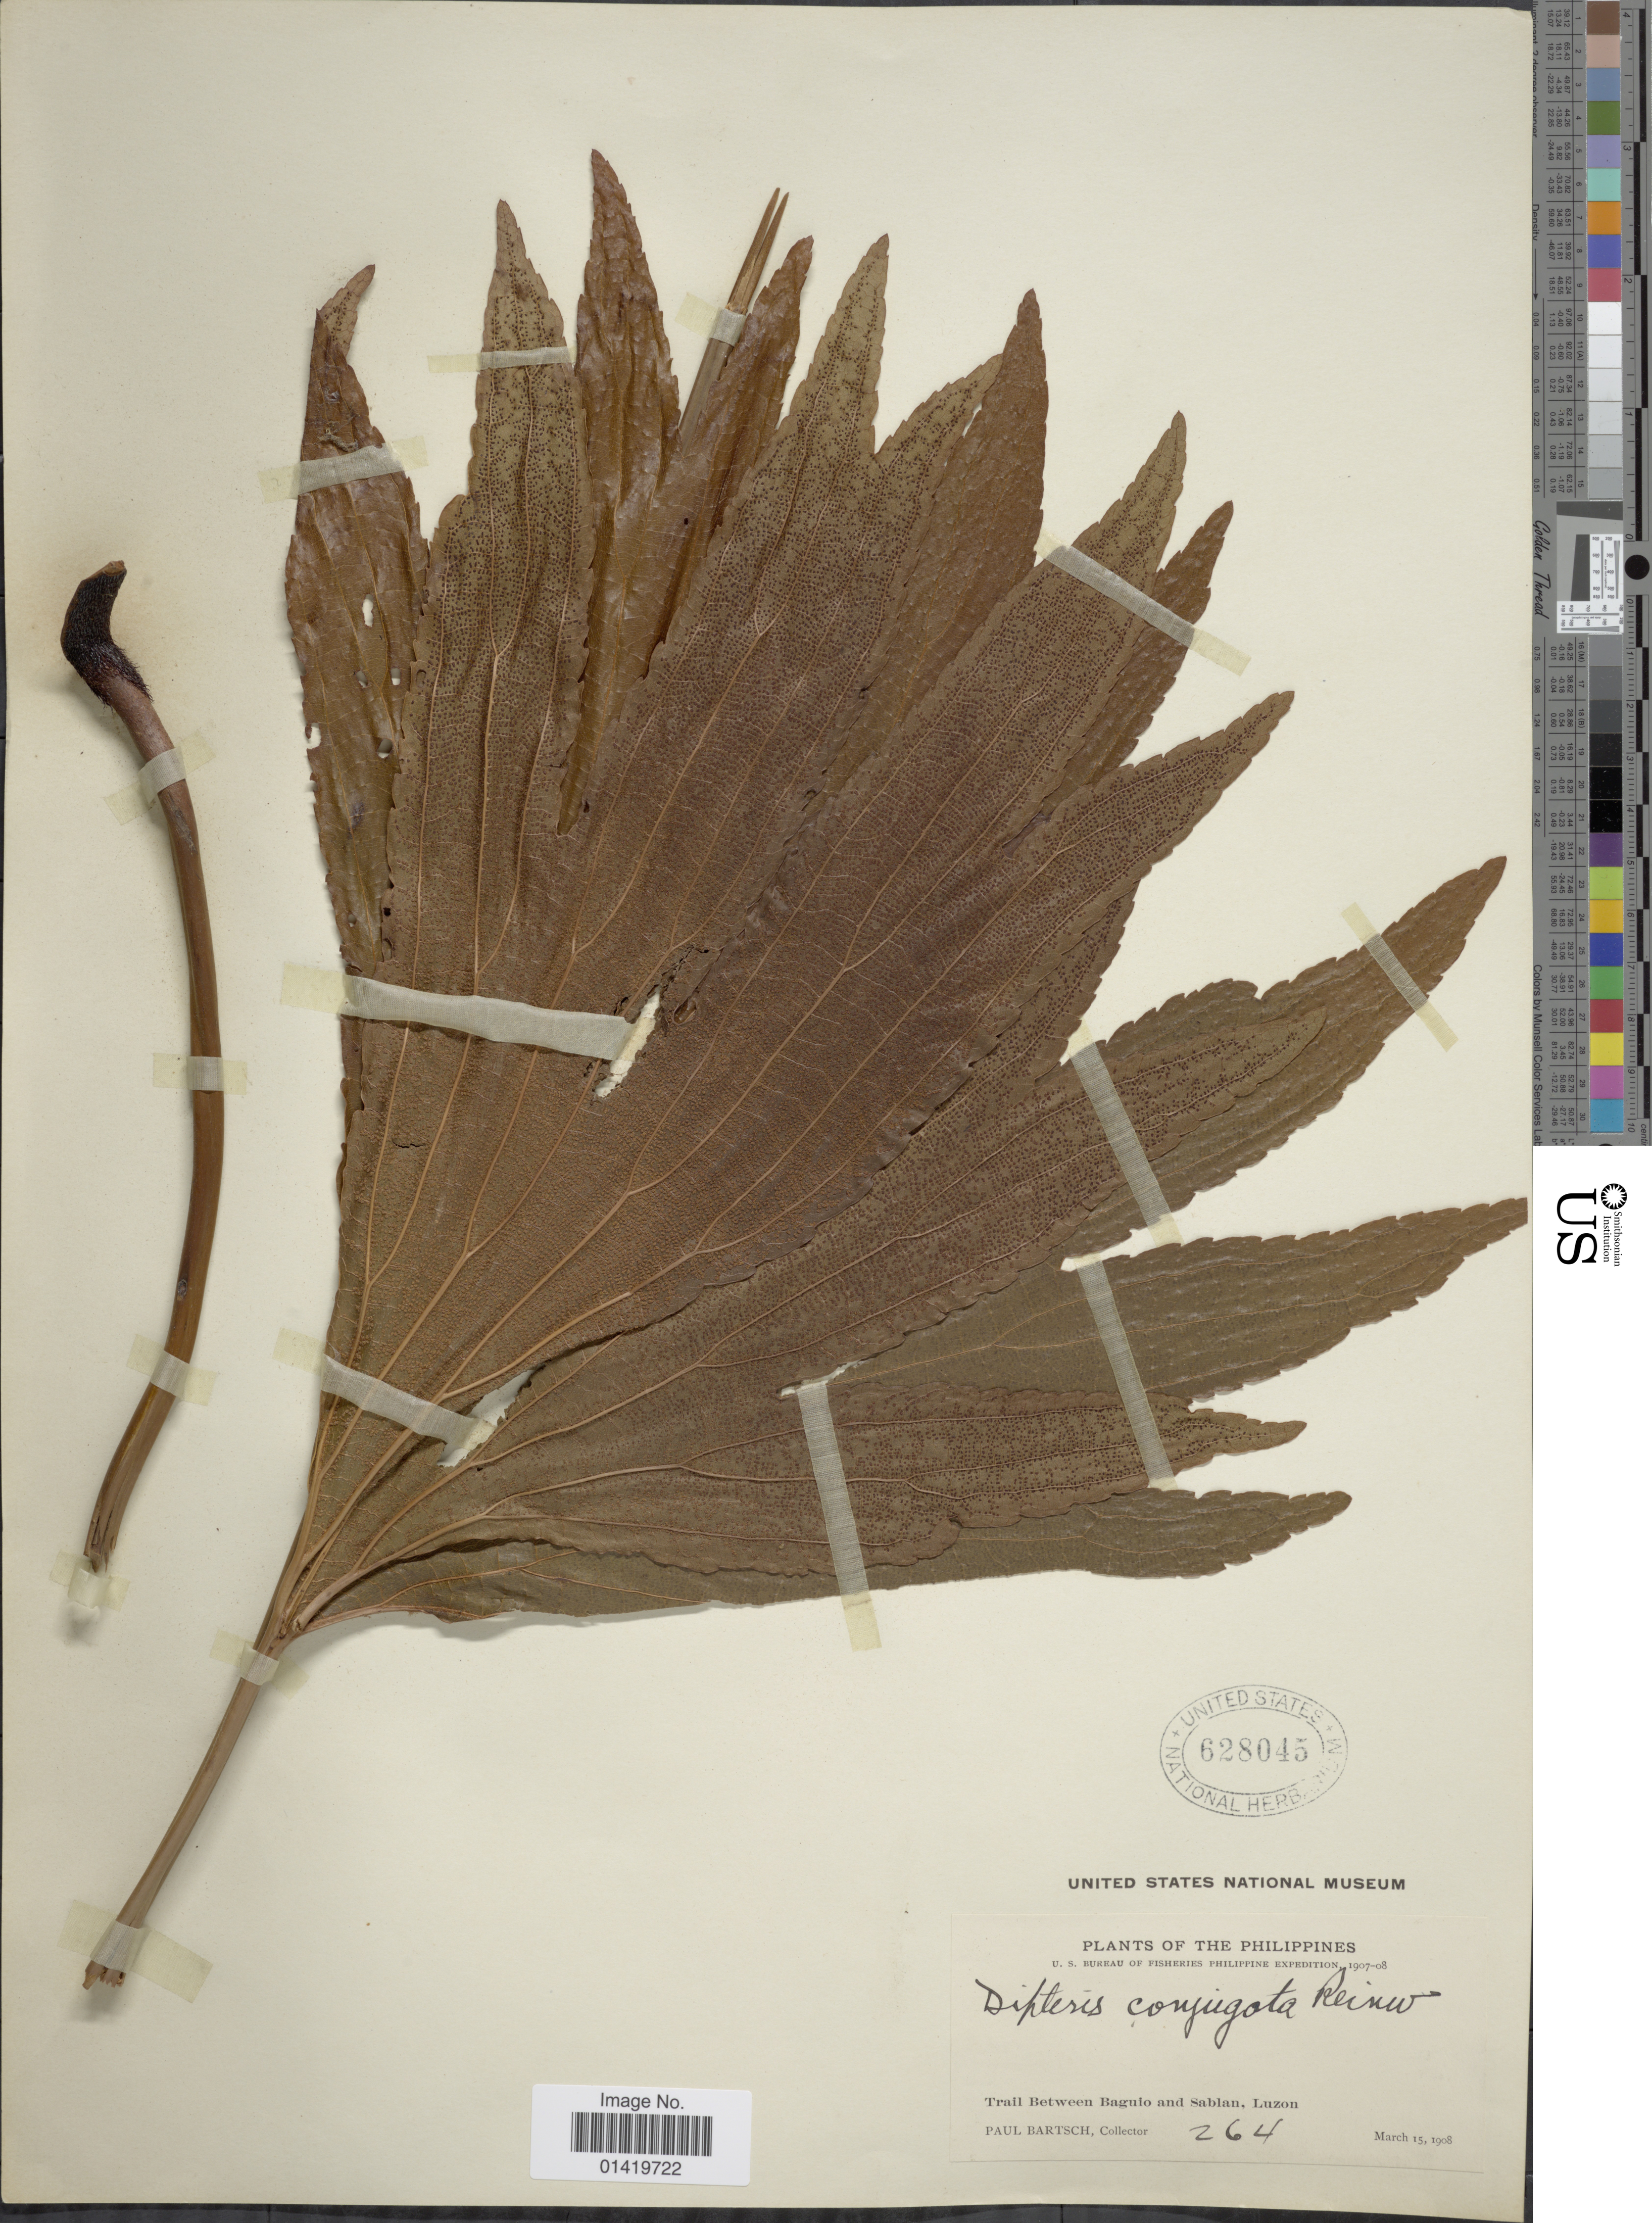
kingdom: Plantae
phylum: Tracheophyta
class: Polypodiopsida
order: Gleicheniales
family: Dipteridaceae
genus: Dipteris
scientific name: Dipteris conjugata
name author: Reinw.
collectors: P. Bartsch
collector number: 264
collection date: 1908-03-15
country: Philippines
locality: Trail between Baguio and Sablan Luzon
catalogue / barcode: US 628045